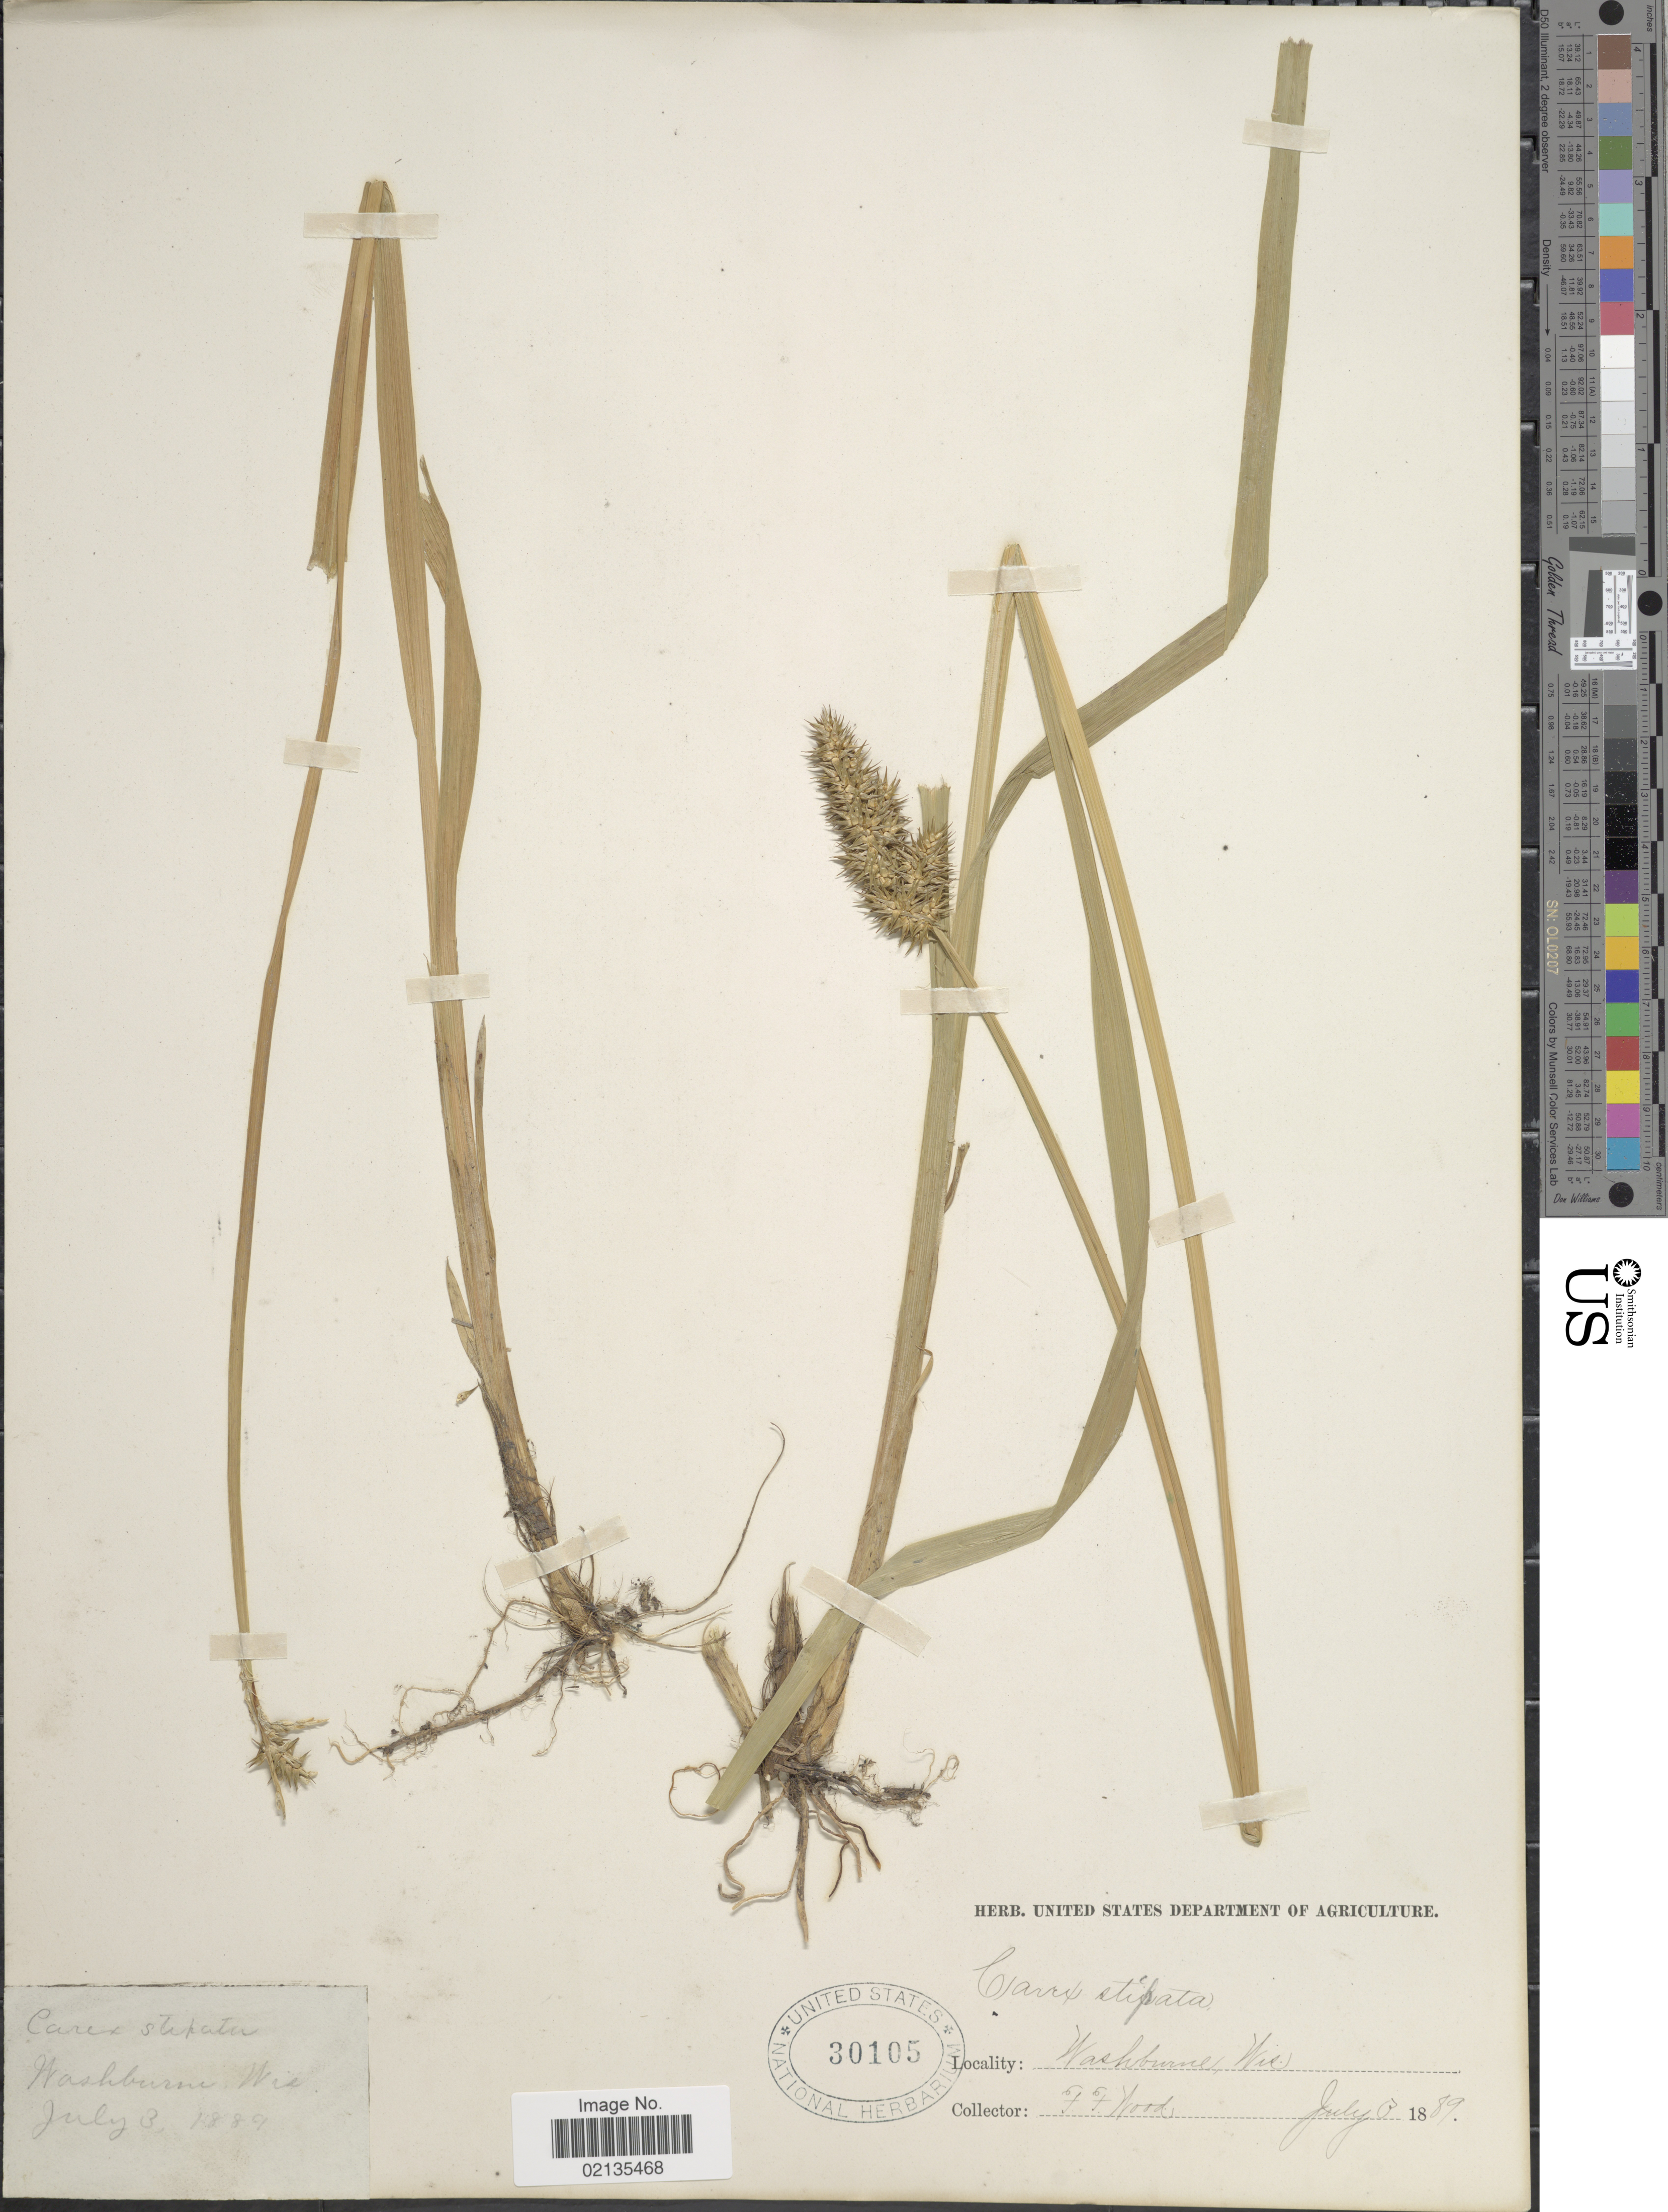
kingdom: Plantae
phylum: Tracheophyta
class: Liliopsida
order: Poales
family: Cyperaceae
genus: Carex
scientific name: Carex stipata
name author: Muhl. ex Willd.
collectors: F. Wood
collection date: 1889-07-03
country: United States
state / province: Wisconsin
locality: Washburne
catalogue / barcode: US 30105